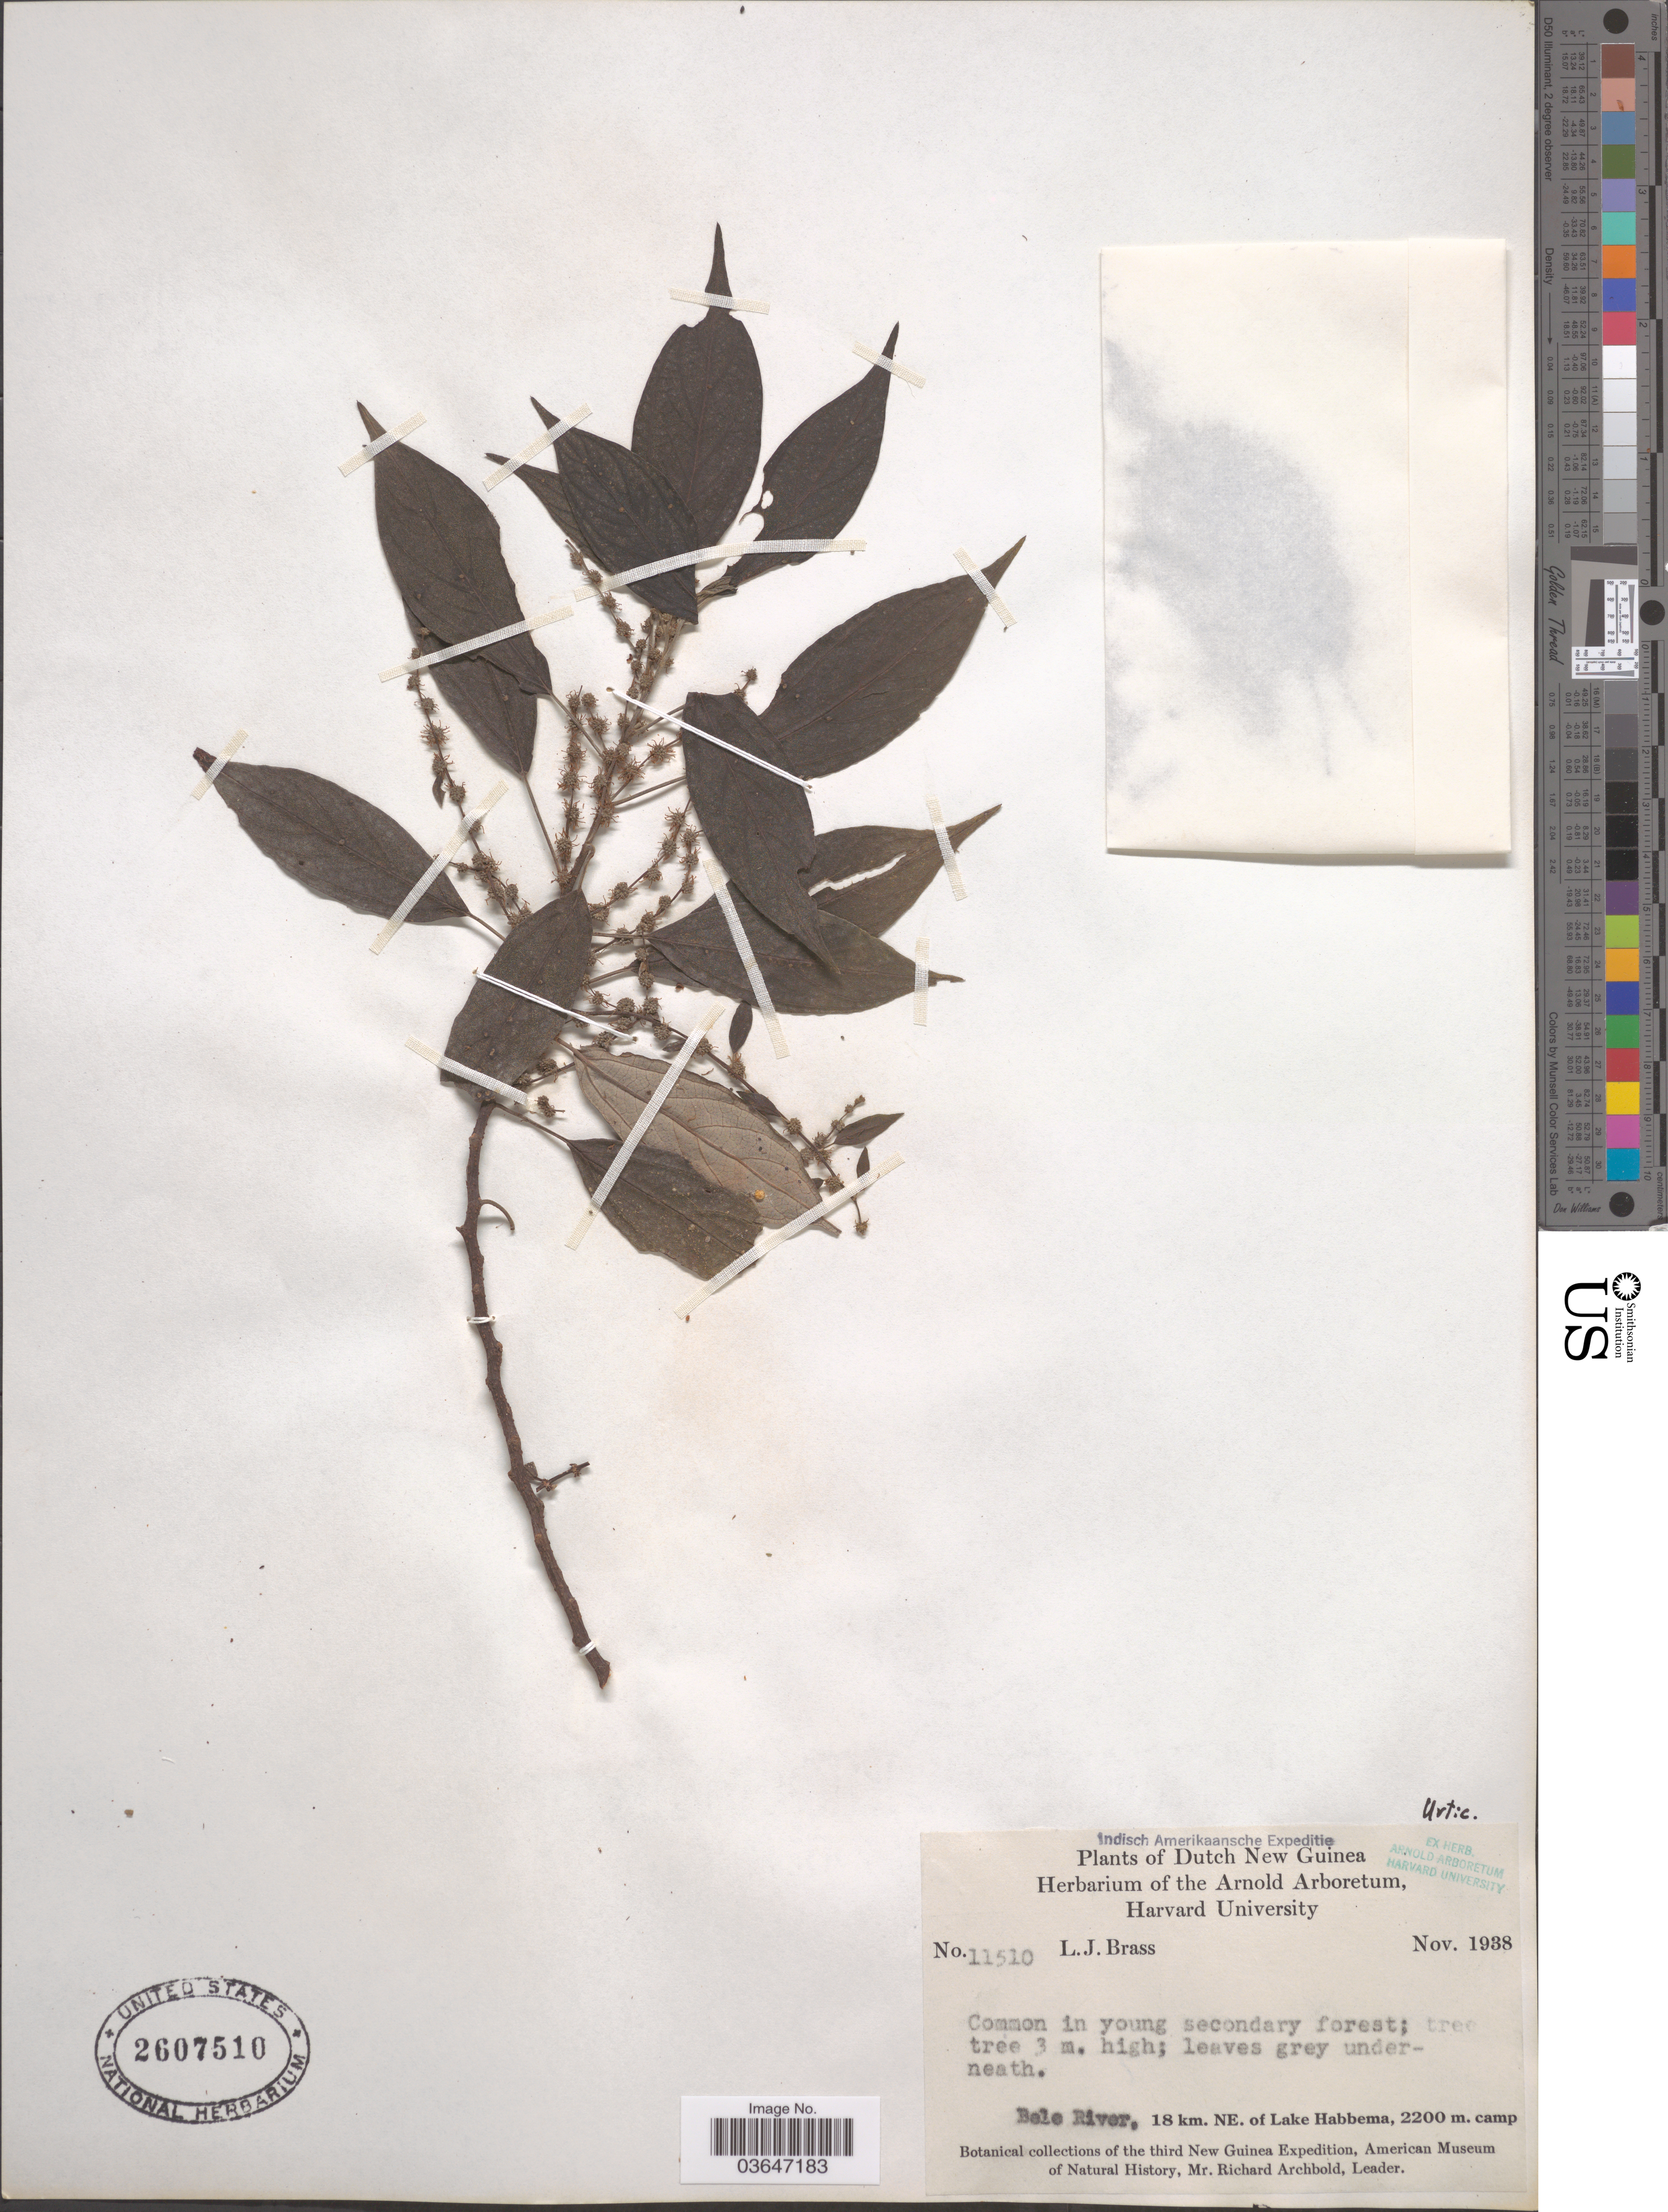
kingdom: Plantae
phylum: Tracheophyta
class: Magnoliopsida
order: Proteales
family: Proteaceae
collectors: L. J. Brass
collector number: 11510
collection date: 1938-11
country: Indonesia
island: New Guinea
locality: Dutch New Guinea. Bele River, 18 km. NE. of Lake Habbema.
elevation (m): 2200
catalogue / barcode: US 2607510